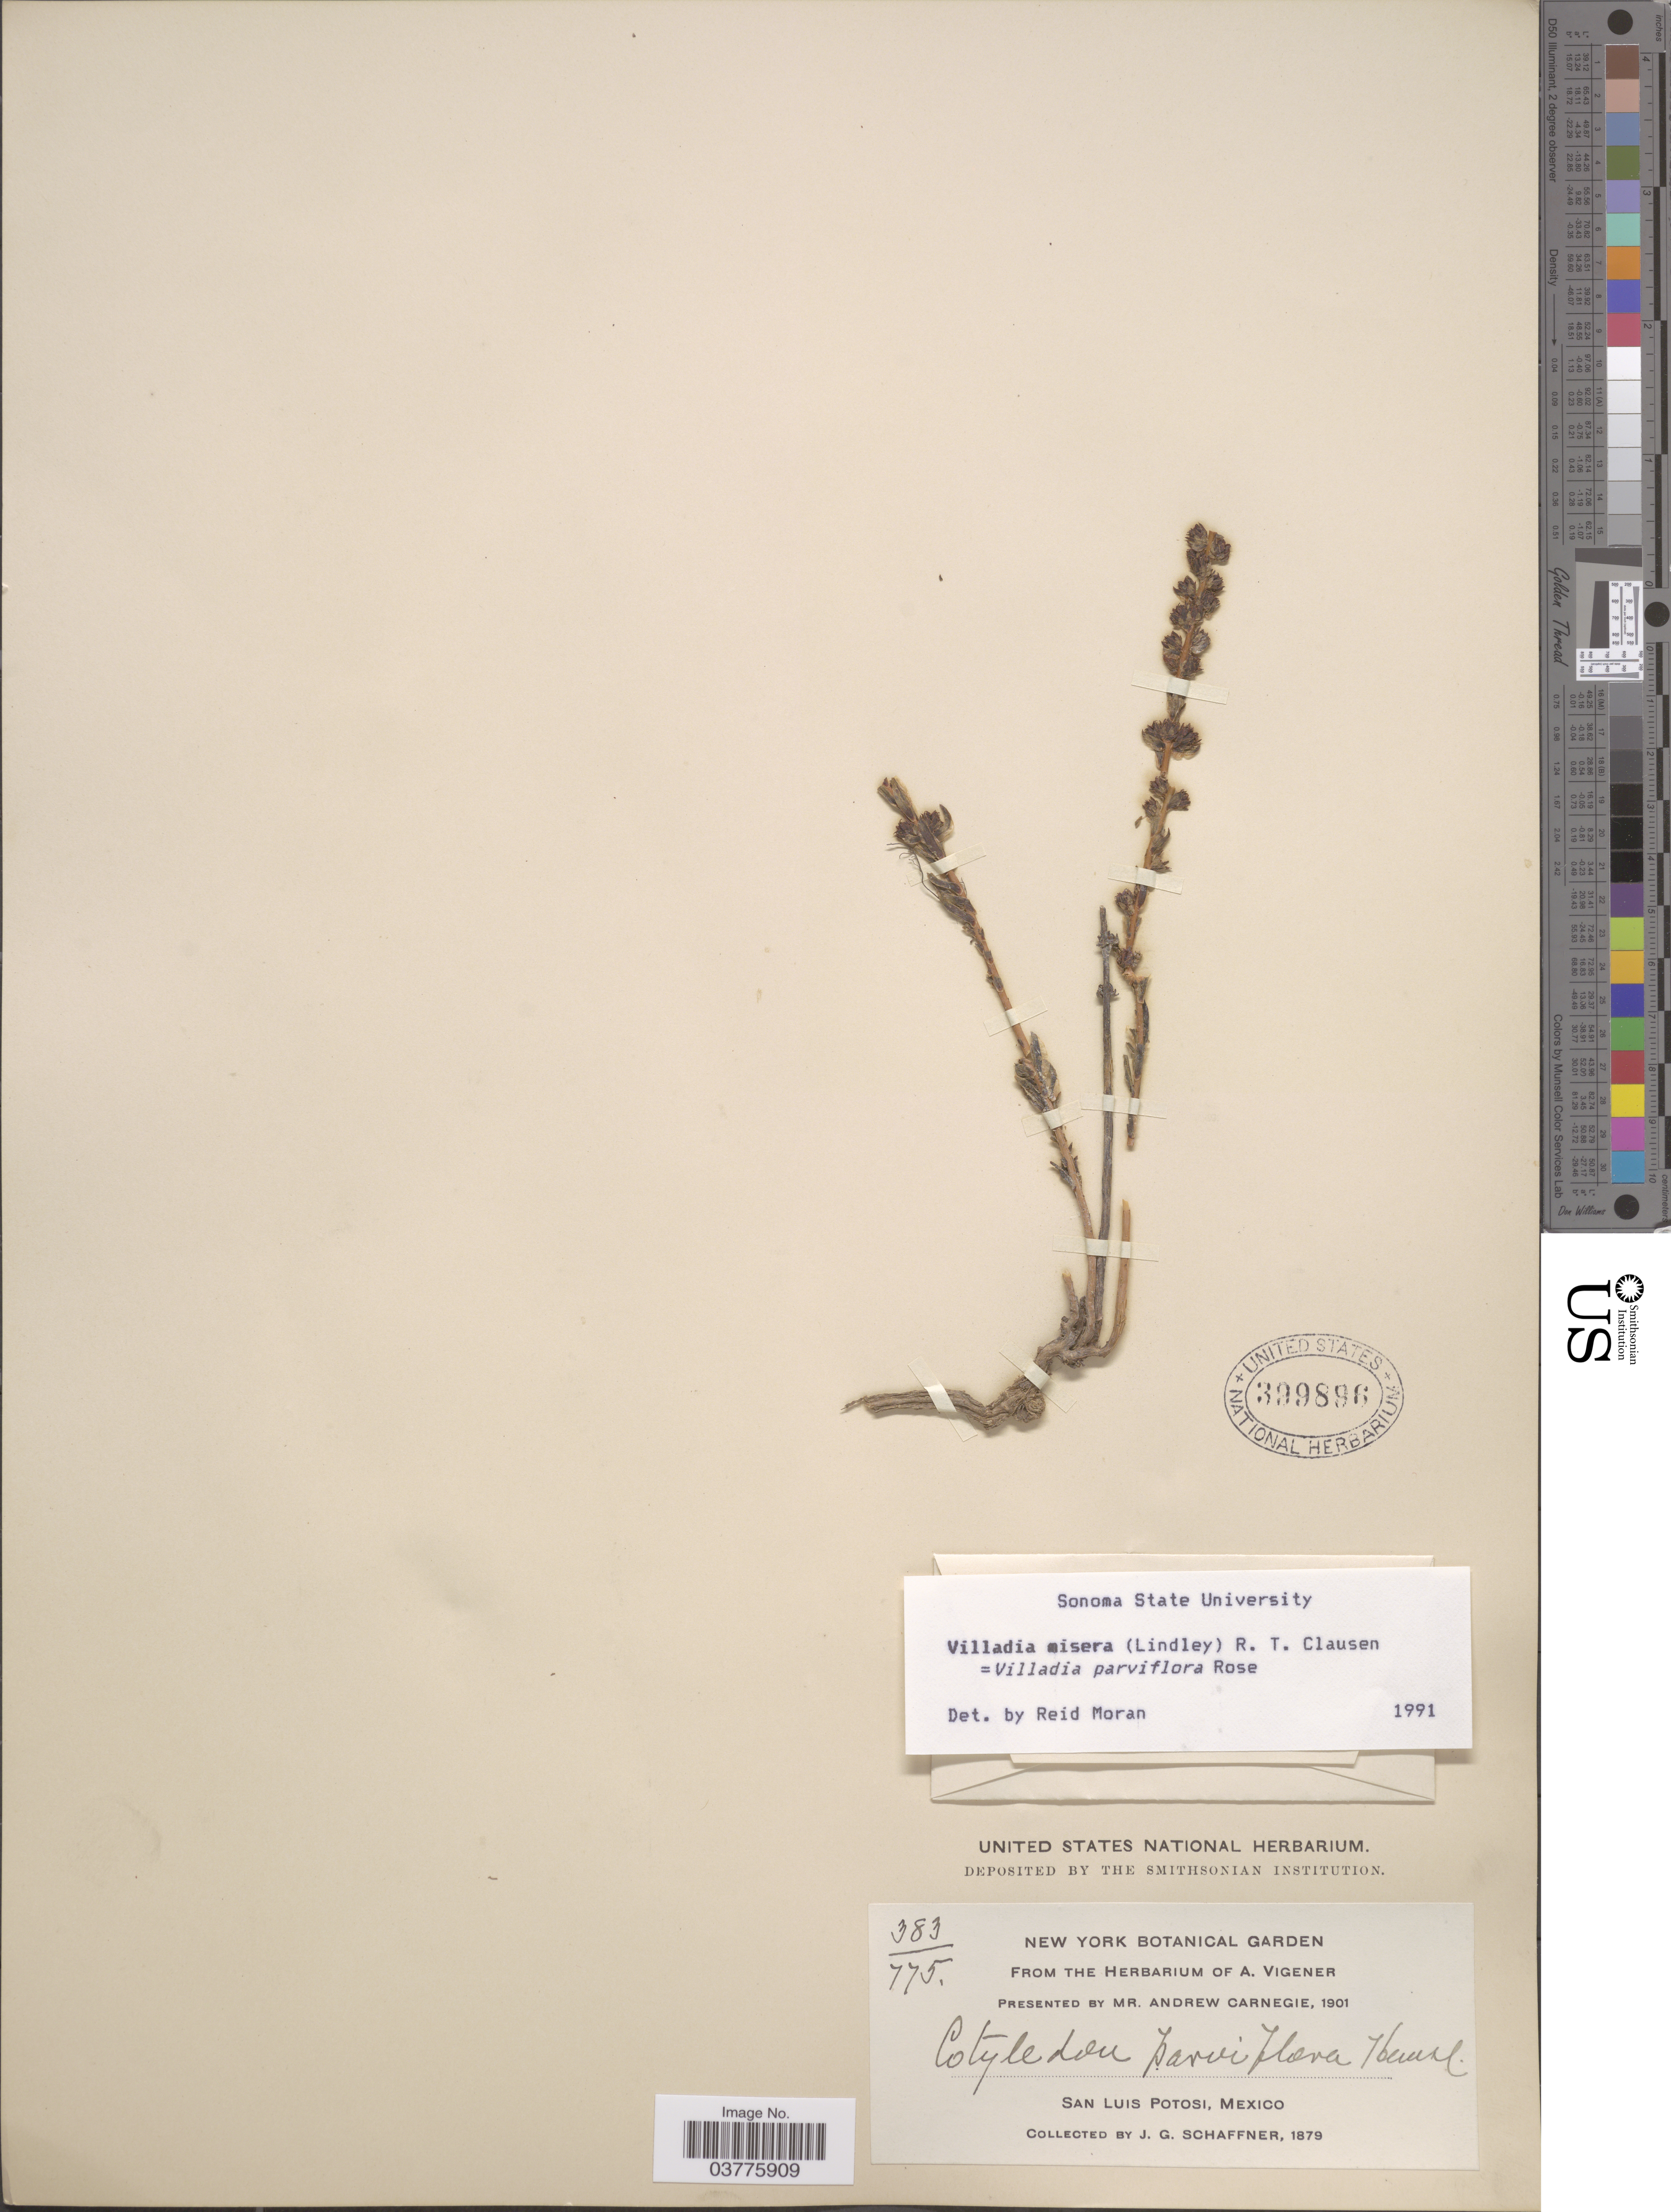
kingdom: Plantae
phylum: Tracheophyta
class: Magnoliopsida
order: Saxifragales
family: Crassulaceae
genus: Villadia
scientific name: Villadia parviflora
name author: (Hemsl.) Rose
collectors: J. G. Schaffner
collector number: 383/775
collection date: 1879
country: Mexico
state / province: San Luis Potosí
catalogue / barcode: US 399896